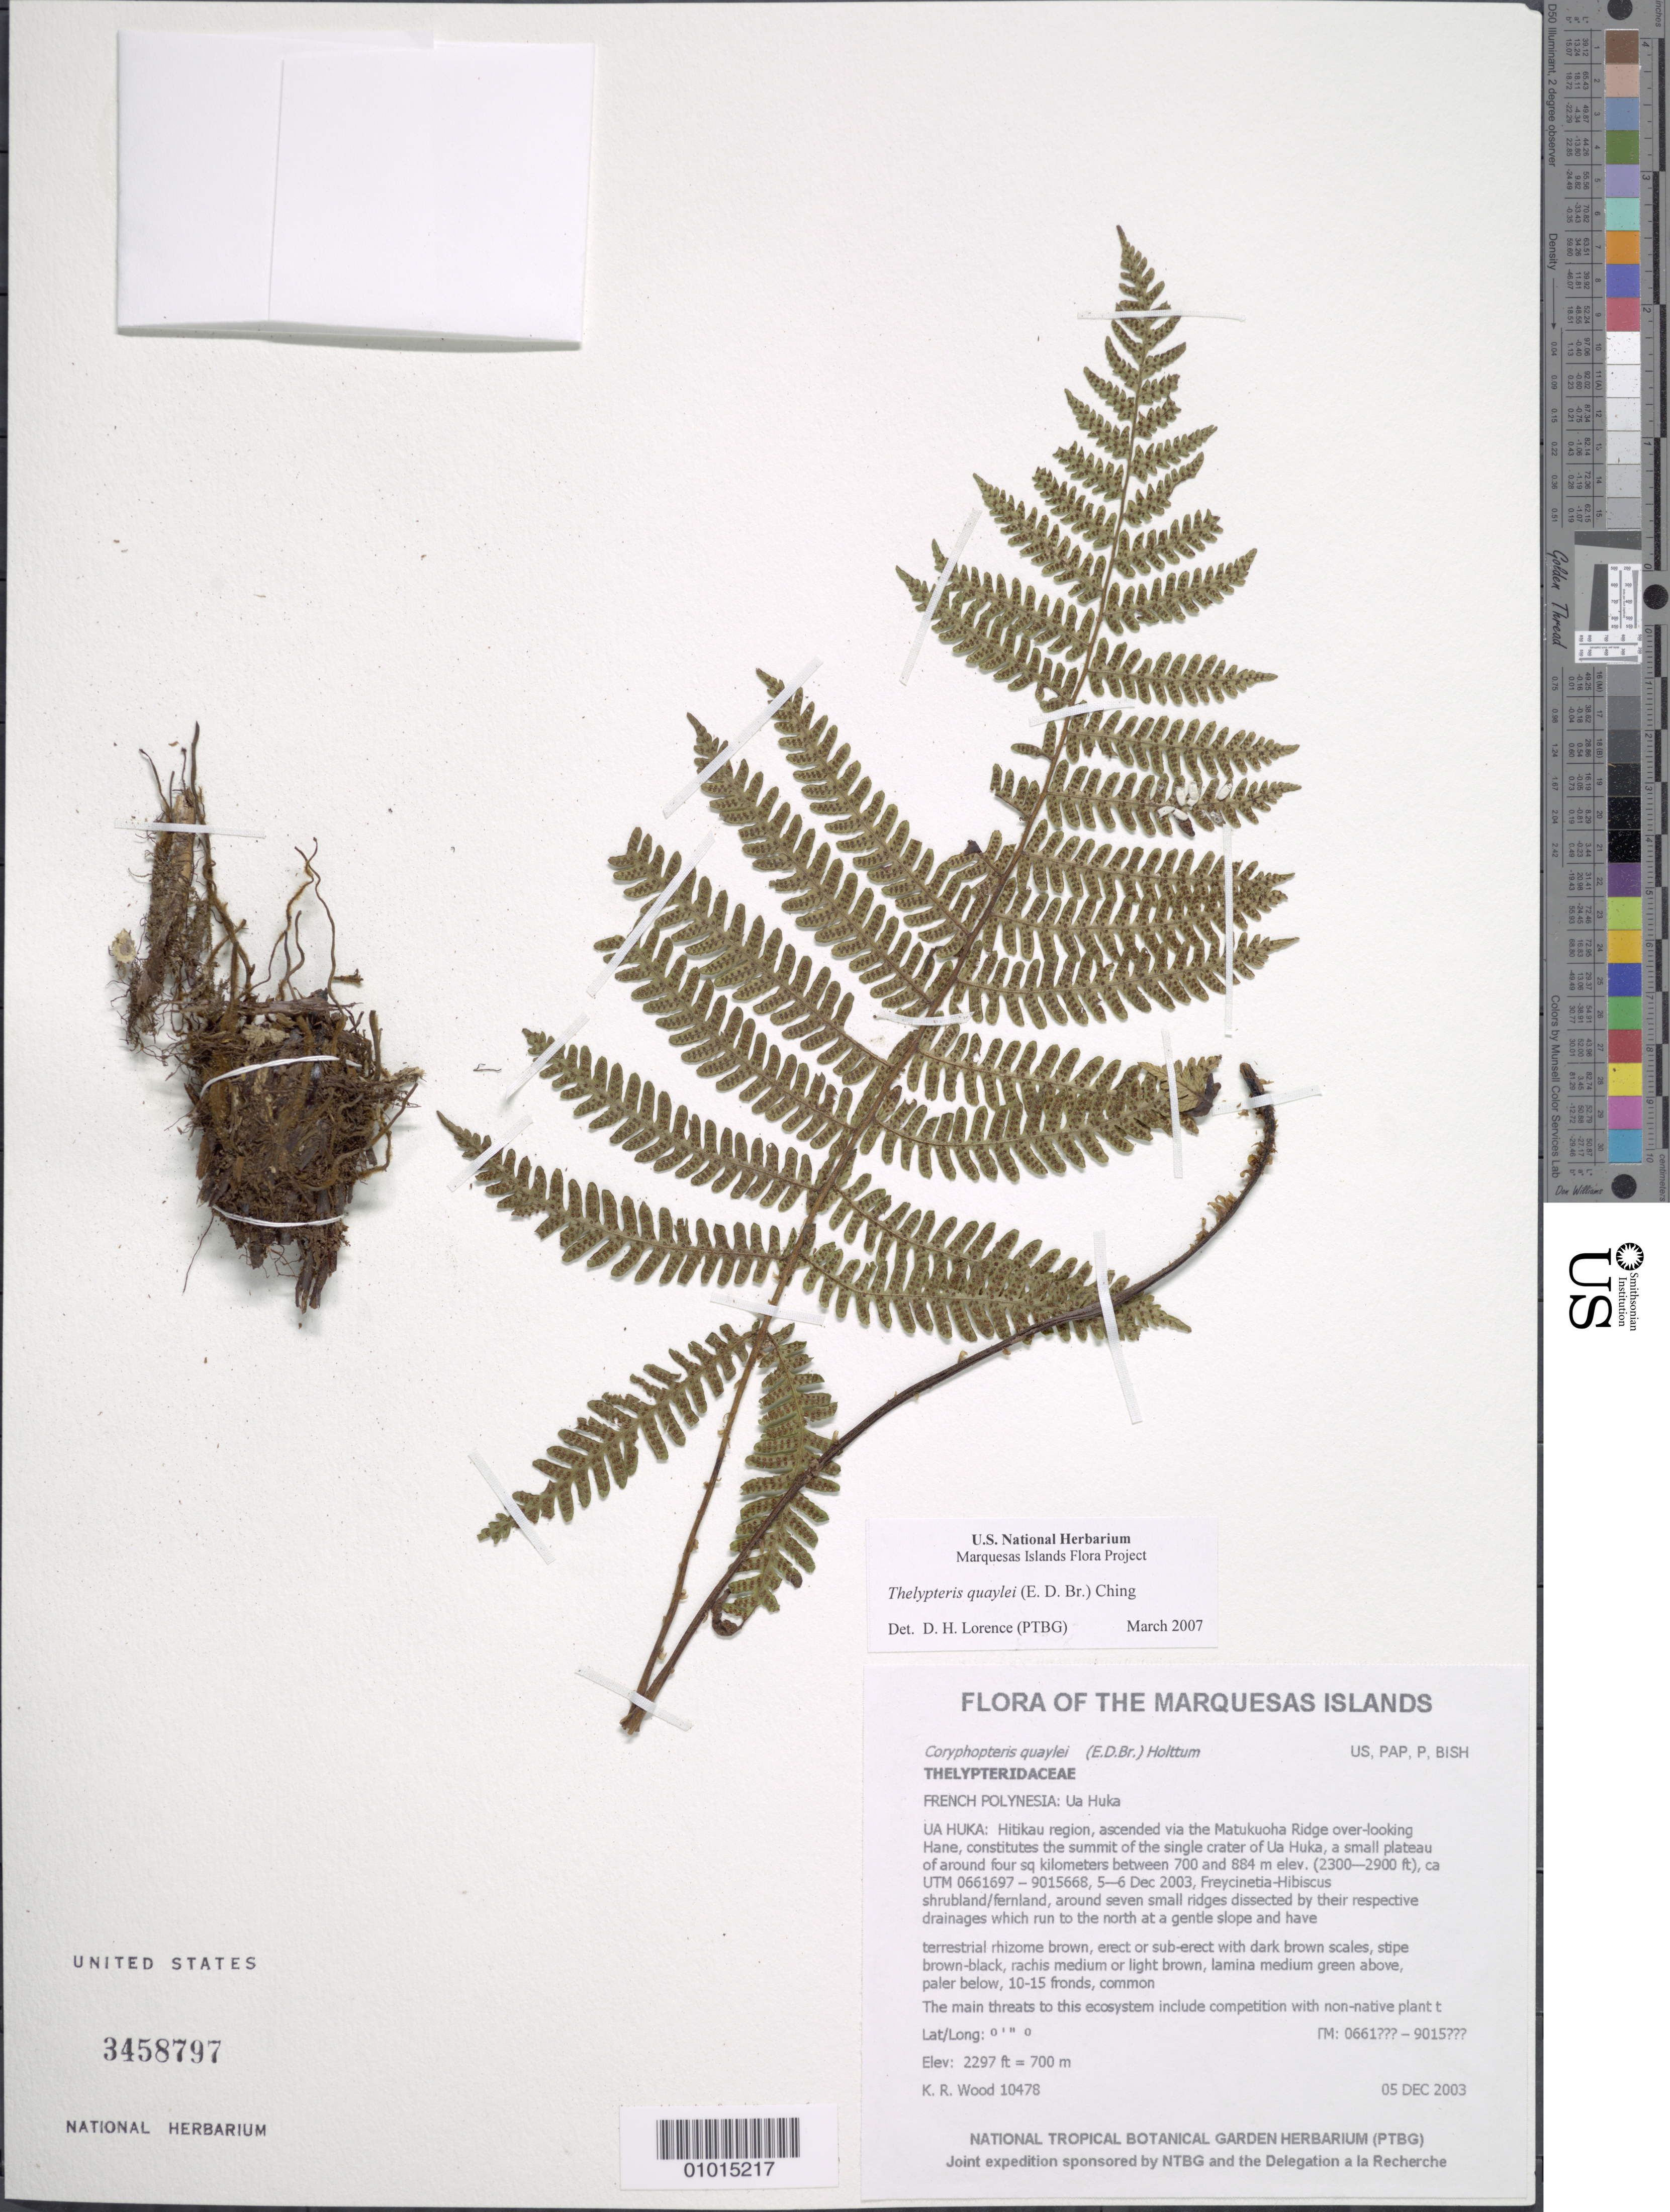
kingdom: Plantae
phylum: Tracheophyta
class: Polypodiopsida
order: Polypodiales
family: Thelypteridaceae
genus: Coryphopteris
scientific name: Coryphopteris quaylei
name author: (E.D. Br.) Holttum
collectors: K. R. Wood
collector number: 10478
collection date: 2003-12-05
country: French Polynesia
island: Ua Huka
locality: Hitikau region, ascended via the Matukuoha Ridge over-looking Hane, constitutes the summit of the single crater of Ua Huka, a small plateau of around four sq kilometers between 700 and 884 m elev.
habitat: Freycinetia - Hibiscus shrubland/fernland, around 7 small ridges dissected by their respective drainages which run to the north at a gentle slope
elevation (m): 700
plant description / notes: Competition with non-native plant taxa or animals that could make their way up from the lower regions. The area should be biologically monitored periodically for any such threats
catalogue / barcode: US 3458797